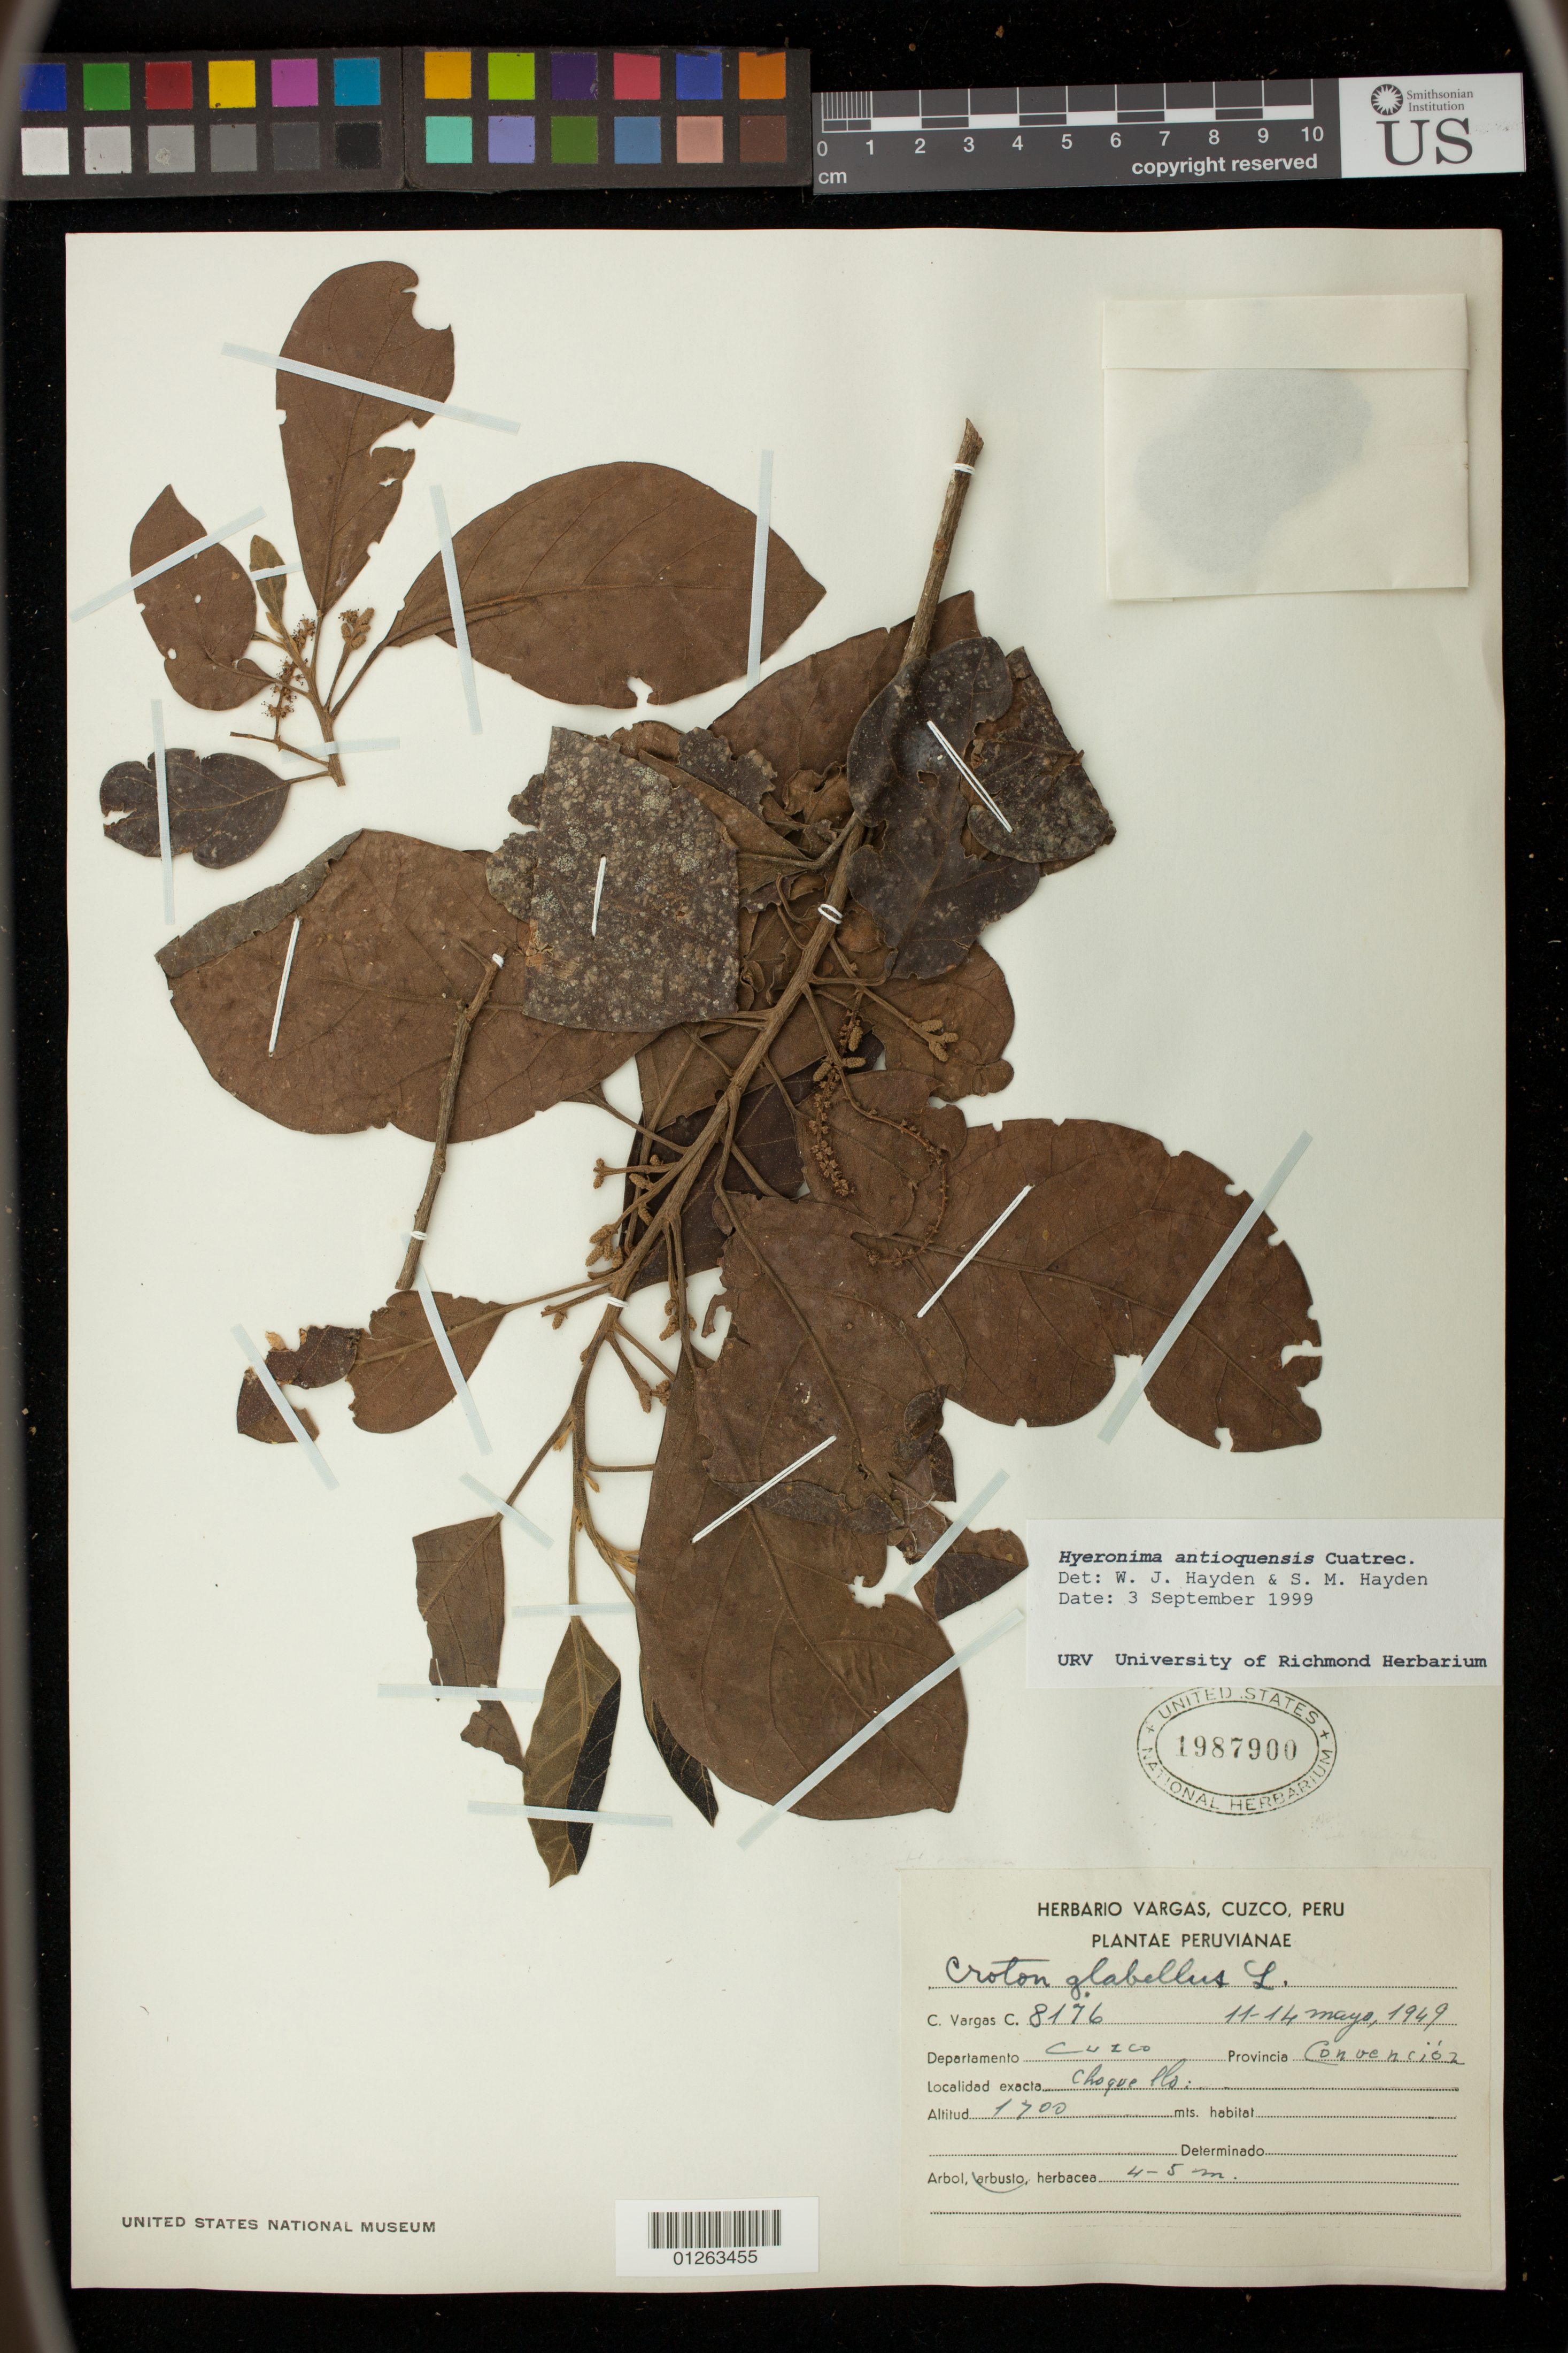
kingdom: Plantae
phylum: Tracheophyta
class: Magnoliopsida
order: Malpighiales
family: Phyllanthaceae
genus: Hieronyma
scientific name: Hieronyma antioquensis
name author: Cuatrec.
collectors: C. Vargas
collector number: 8176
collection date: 1949-05-11/1949-05-14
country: Peru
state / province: Cusco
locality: Convencion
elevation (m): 1700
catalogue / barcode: US 1987900